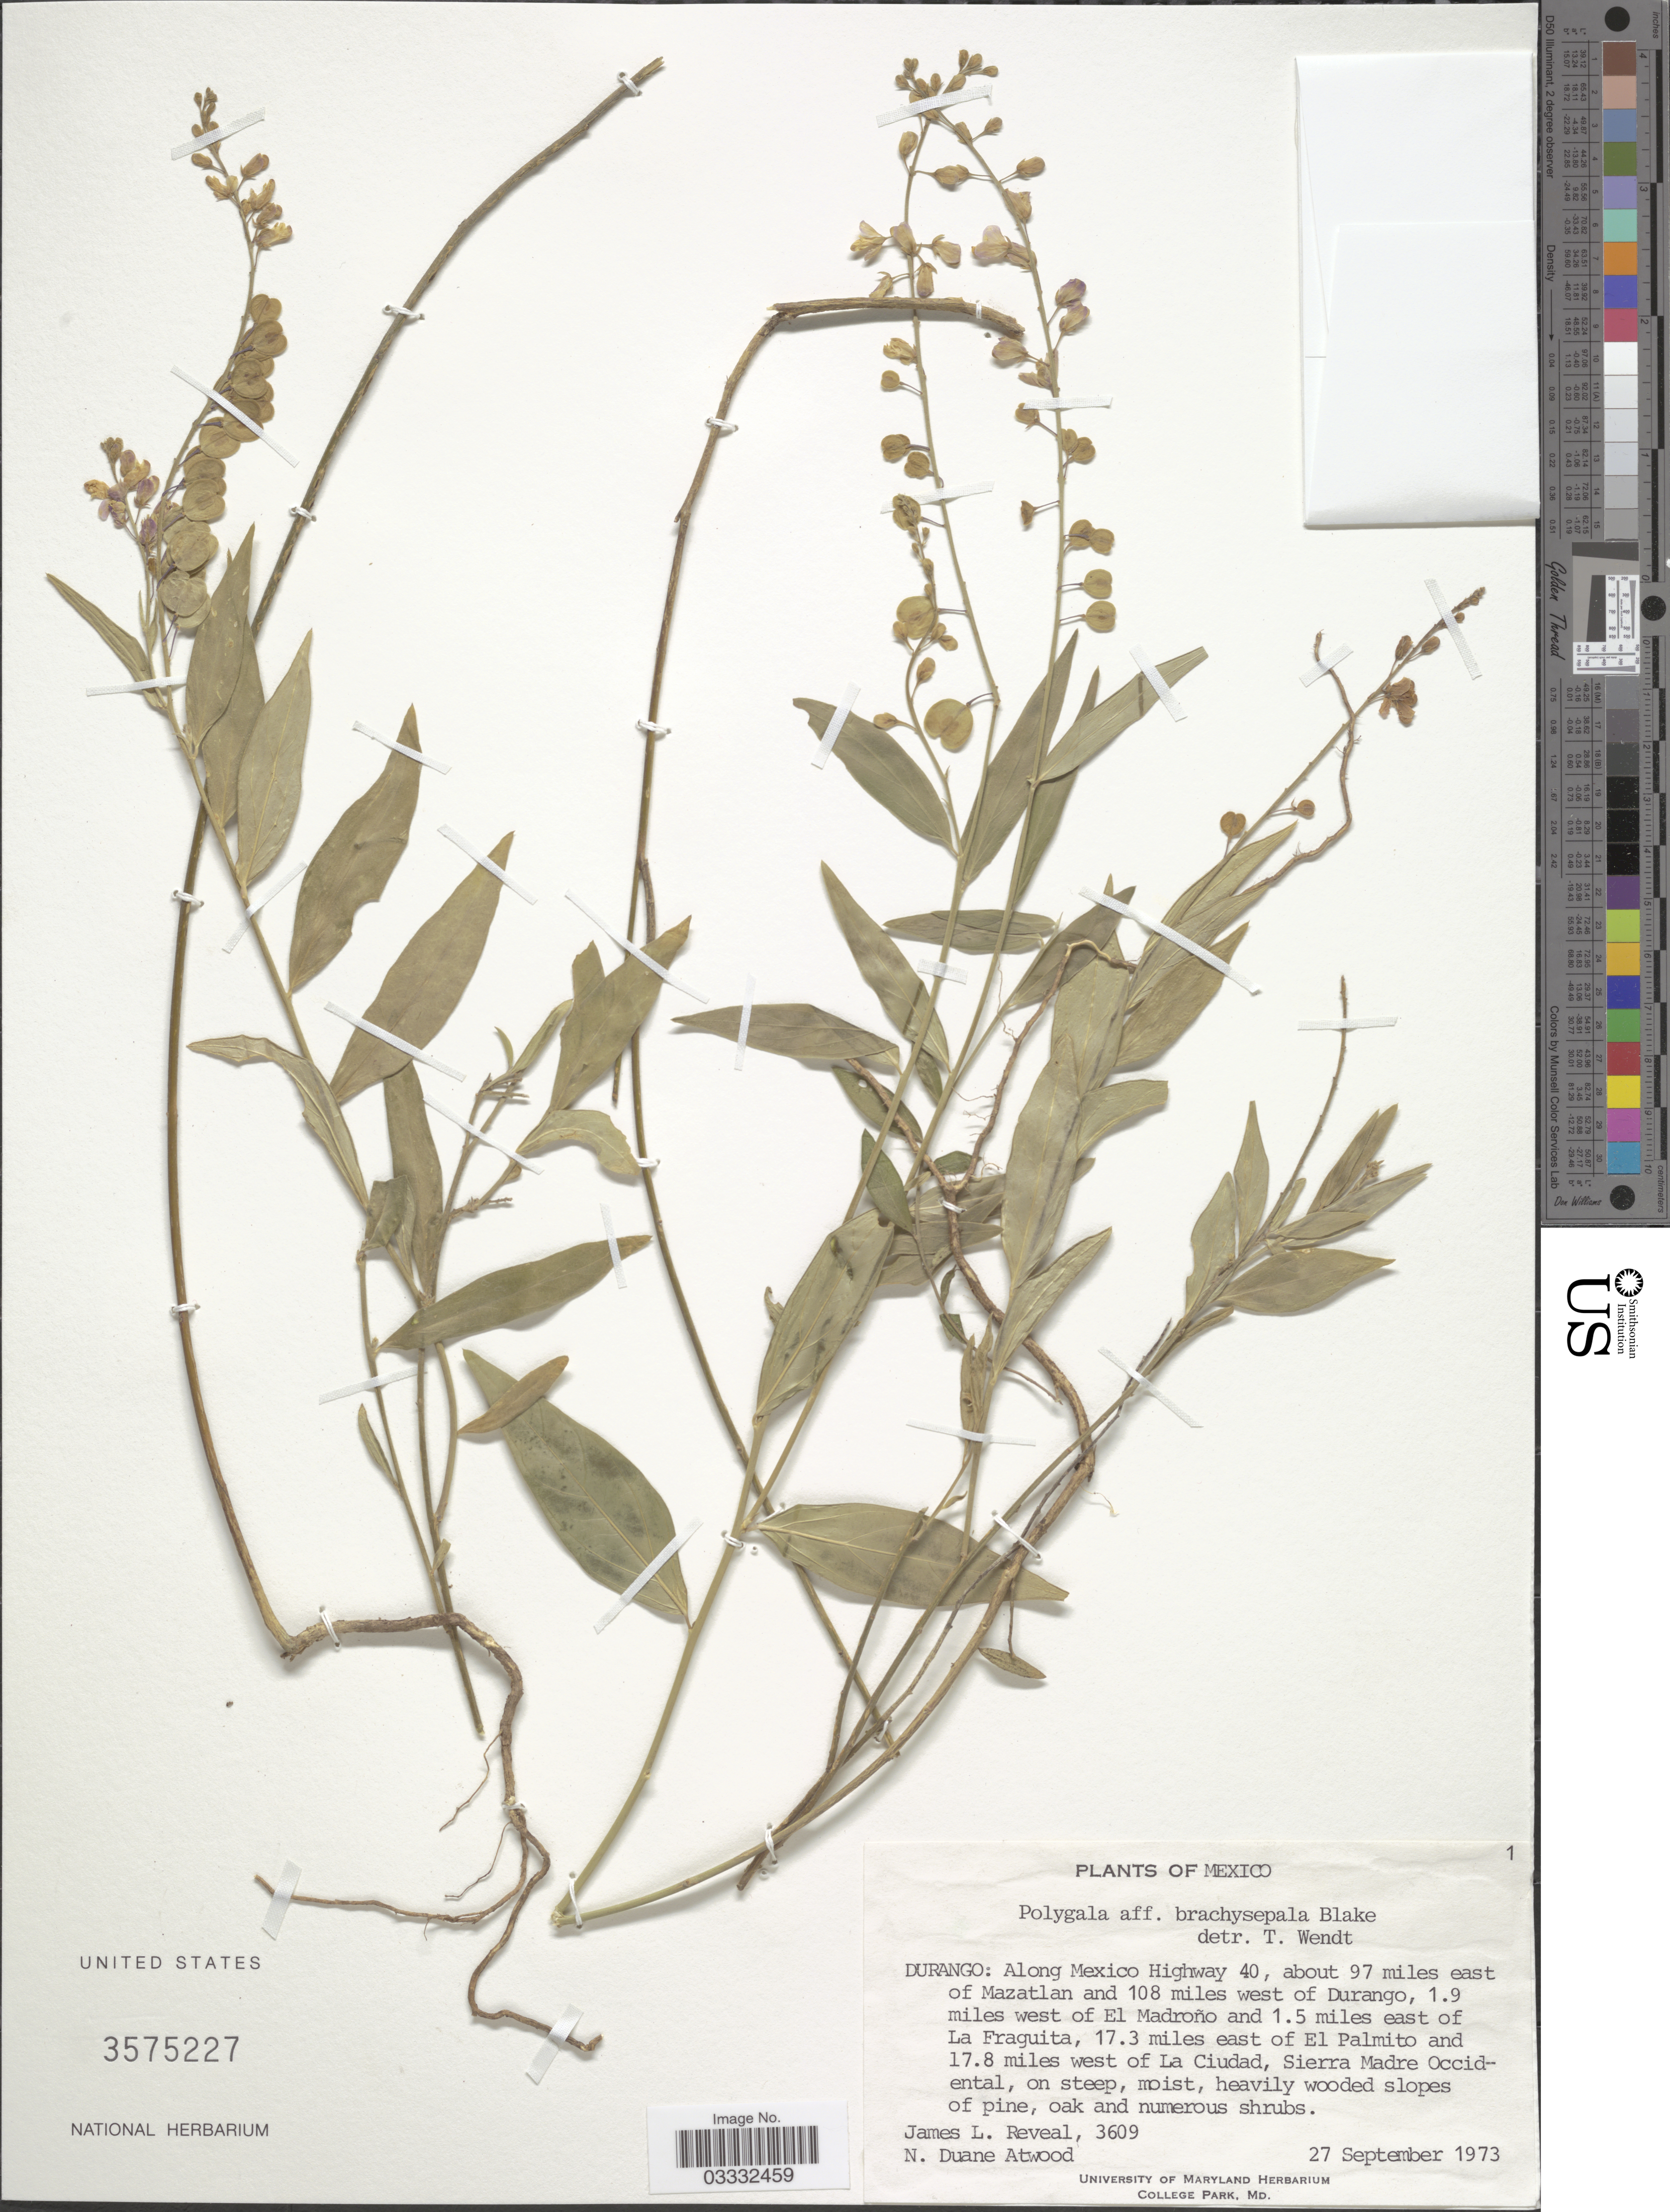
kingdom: Plantae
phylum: Tracheophyta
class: Magnoliopsida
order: Fabales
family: Polygalaceae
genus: Polygala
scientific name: Polygala brachysepala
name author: S.F. Blake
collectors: J. L. Reveal & N. Atwood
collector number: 3609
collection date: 1973-09-27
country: Mexico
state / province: Durango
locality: Along Mexico Highway 40, about 97 miles east of Mazatlan and 108 miles west of Durango, 1.9 miles west of El Madroño and 1.5 miles east of La Fraguita, 17.3 miles east of El Palmito and 17.8 miles west of La Cuidad, Sierra Madre Occidental.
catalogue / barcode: US 3575227